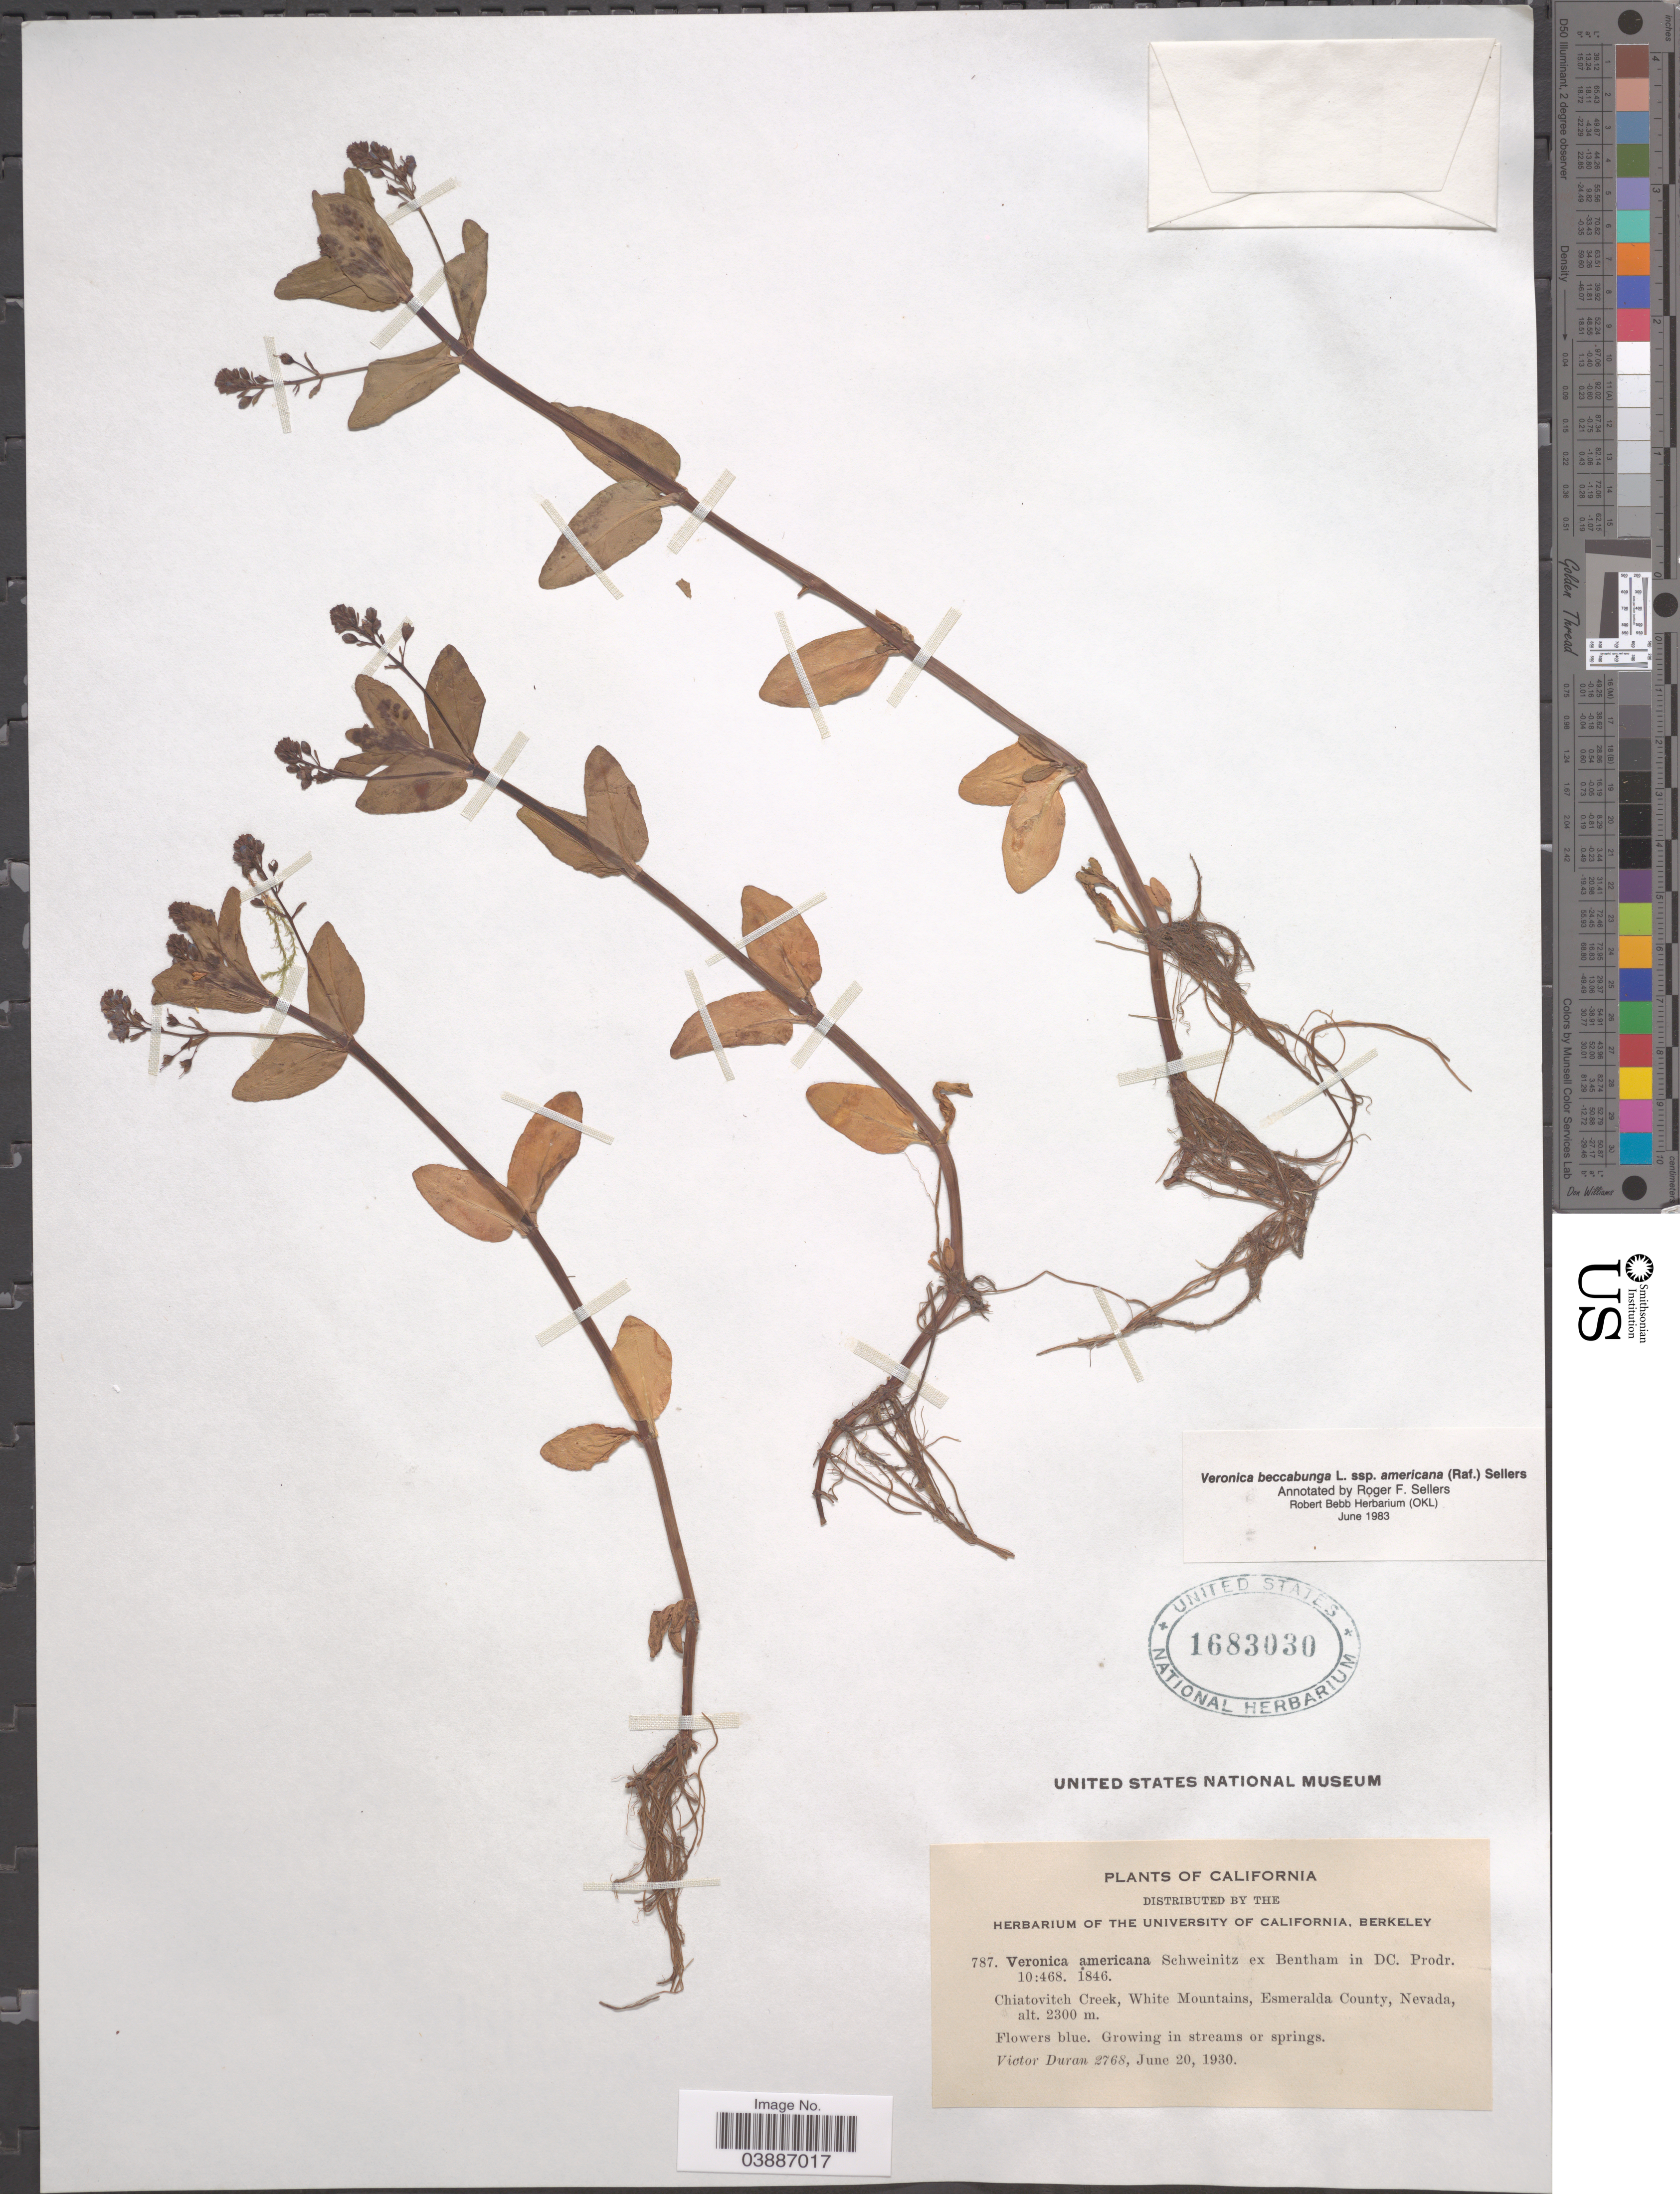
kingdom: Plantae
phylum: Tracheophyta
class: Magnoliopsida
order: Lamiales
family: Plantaginaceae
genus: Veronica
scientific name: Veronica beccabunga subsp. americana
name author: Raf.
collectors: V. Duran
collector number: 2768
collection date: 1930-06-20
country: United States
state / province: Nevada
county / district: Esmeralda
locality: Chiatovitch Creek, White Mountains, Esmeralda County.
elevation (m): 2300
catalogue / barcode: US 1683030